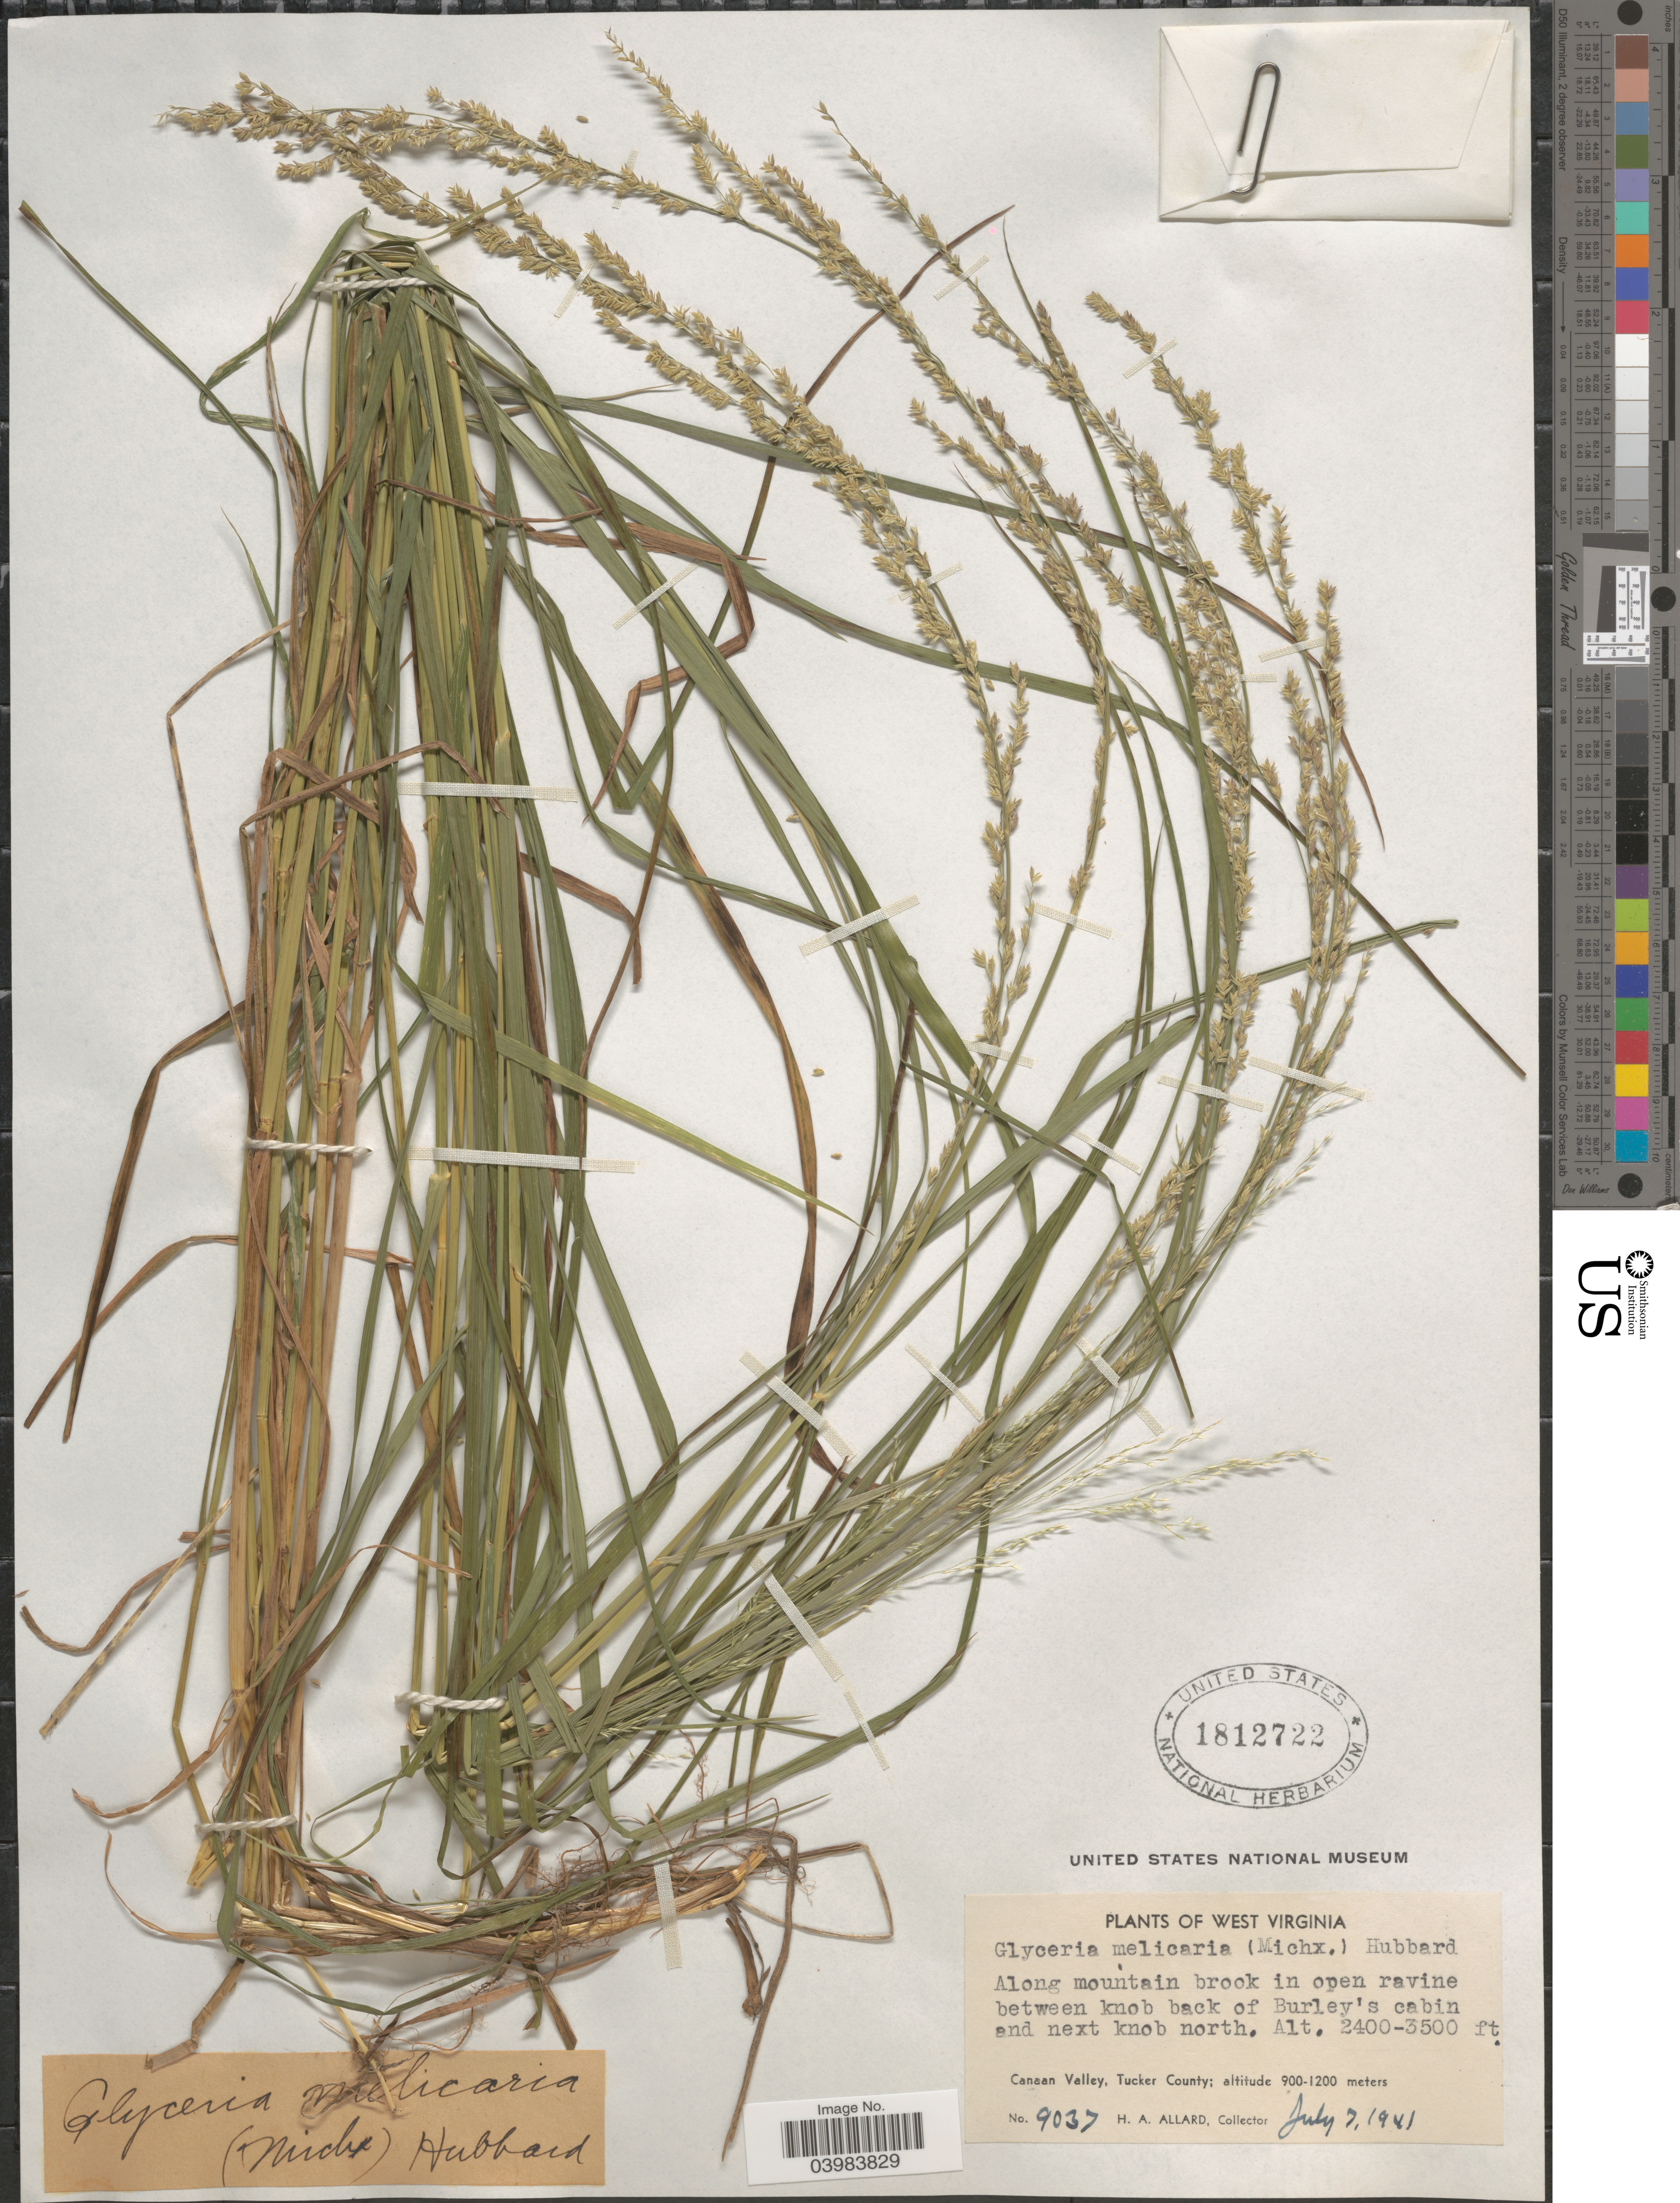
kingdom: Plantae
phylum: Tracheophyta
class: Liliopsida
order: Poales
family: Poaceae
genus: Glyceria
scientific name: Glyceria melicaria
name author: (Michx.) F.T. Hubb.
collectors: H. A. Allard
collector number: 9037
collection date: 1941-07-07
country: United States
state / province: West Virginia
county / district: Tucker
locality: Along mountain brook in open ravine between knob back of Burley's cabin and next knob north. Canaan Valley, Tucker County.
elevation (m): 900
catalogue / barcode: US 1812722